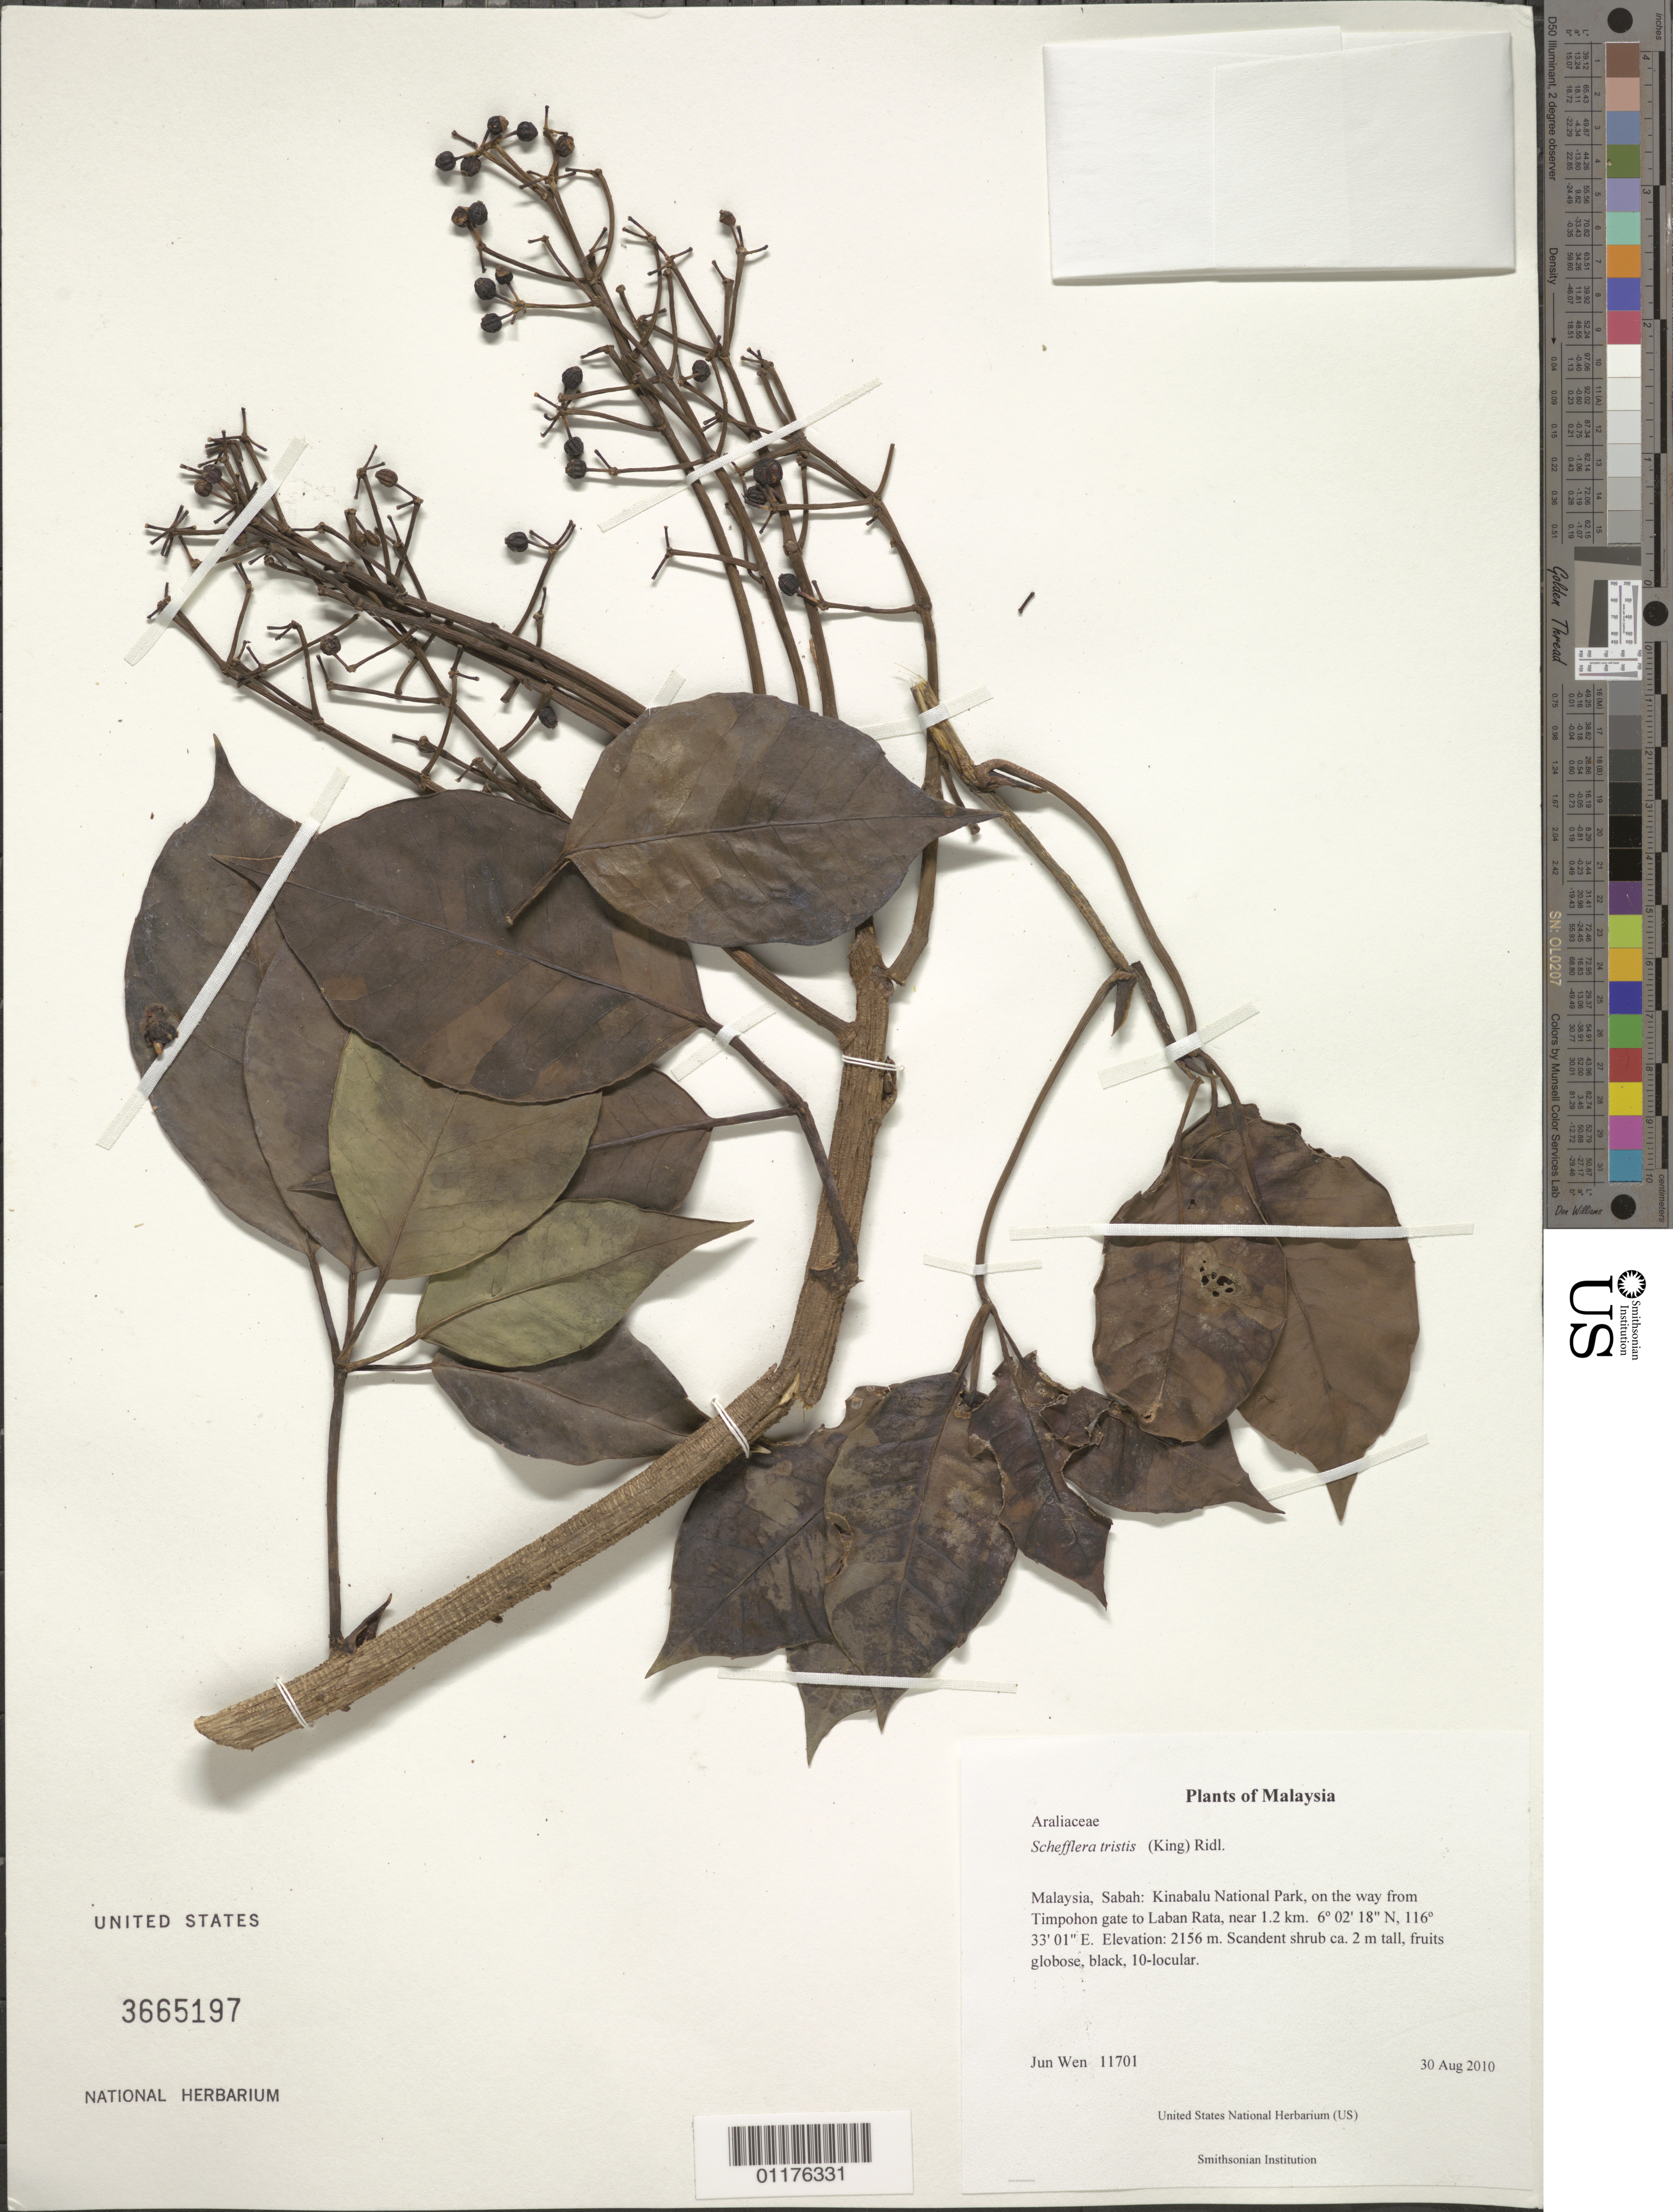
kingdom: Plantae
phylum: Tracheophyta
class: Magnoliopsida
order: Apiales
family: Araliaceae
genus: Schefflera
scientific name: Schefflera tristis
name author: (King) Ridl.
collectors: J. Wen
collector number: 11701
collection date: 2010-08-30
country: Malaysia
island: Borneo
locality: Sabah: Kinabalu National Park, on the way from Timpohon gate to Laban Rata, near 1.2 km.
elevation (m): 2156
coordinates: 06 02.301 N, 116 33.020 E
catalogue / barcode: US 3665197